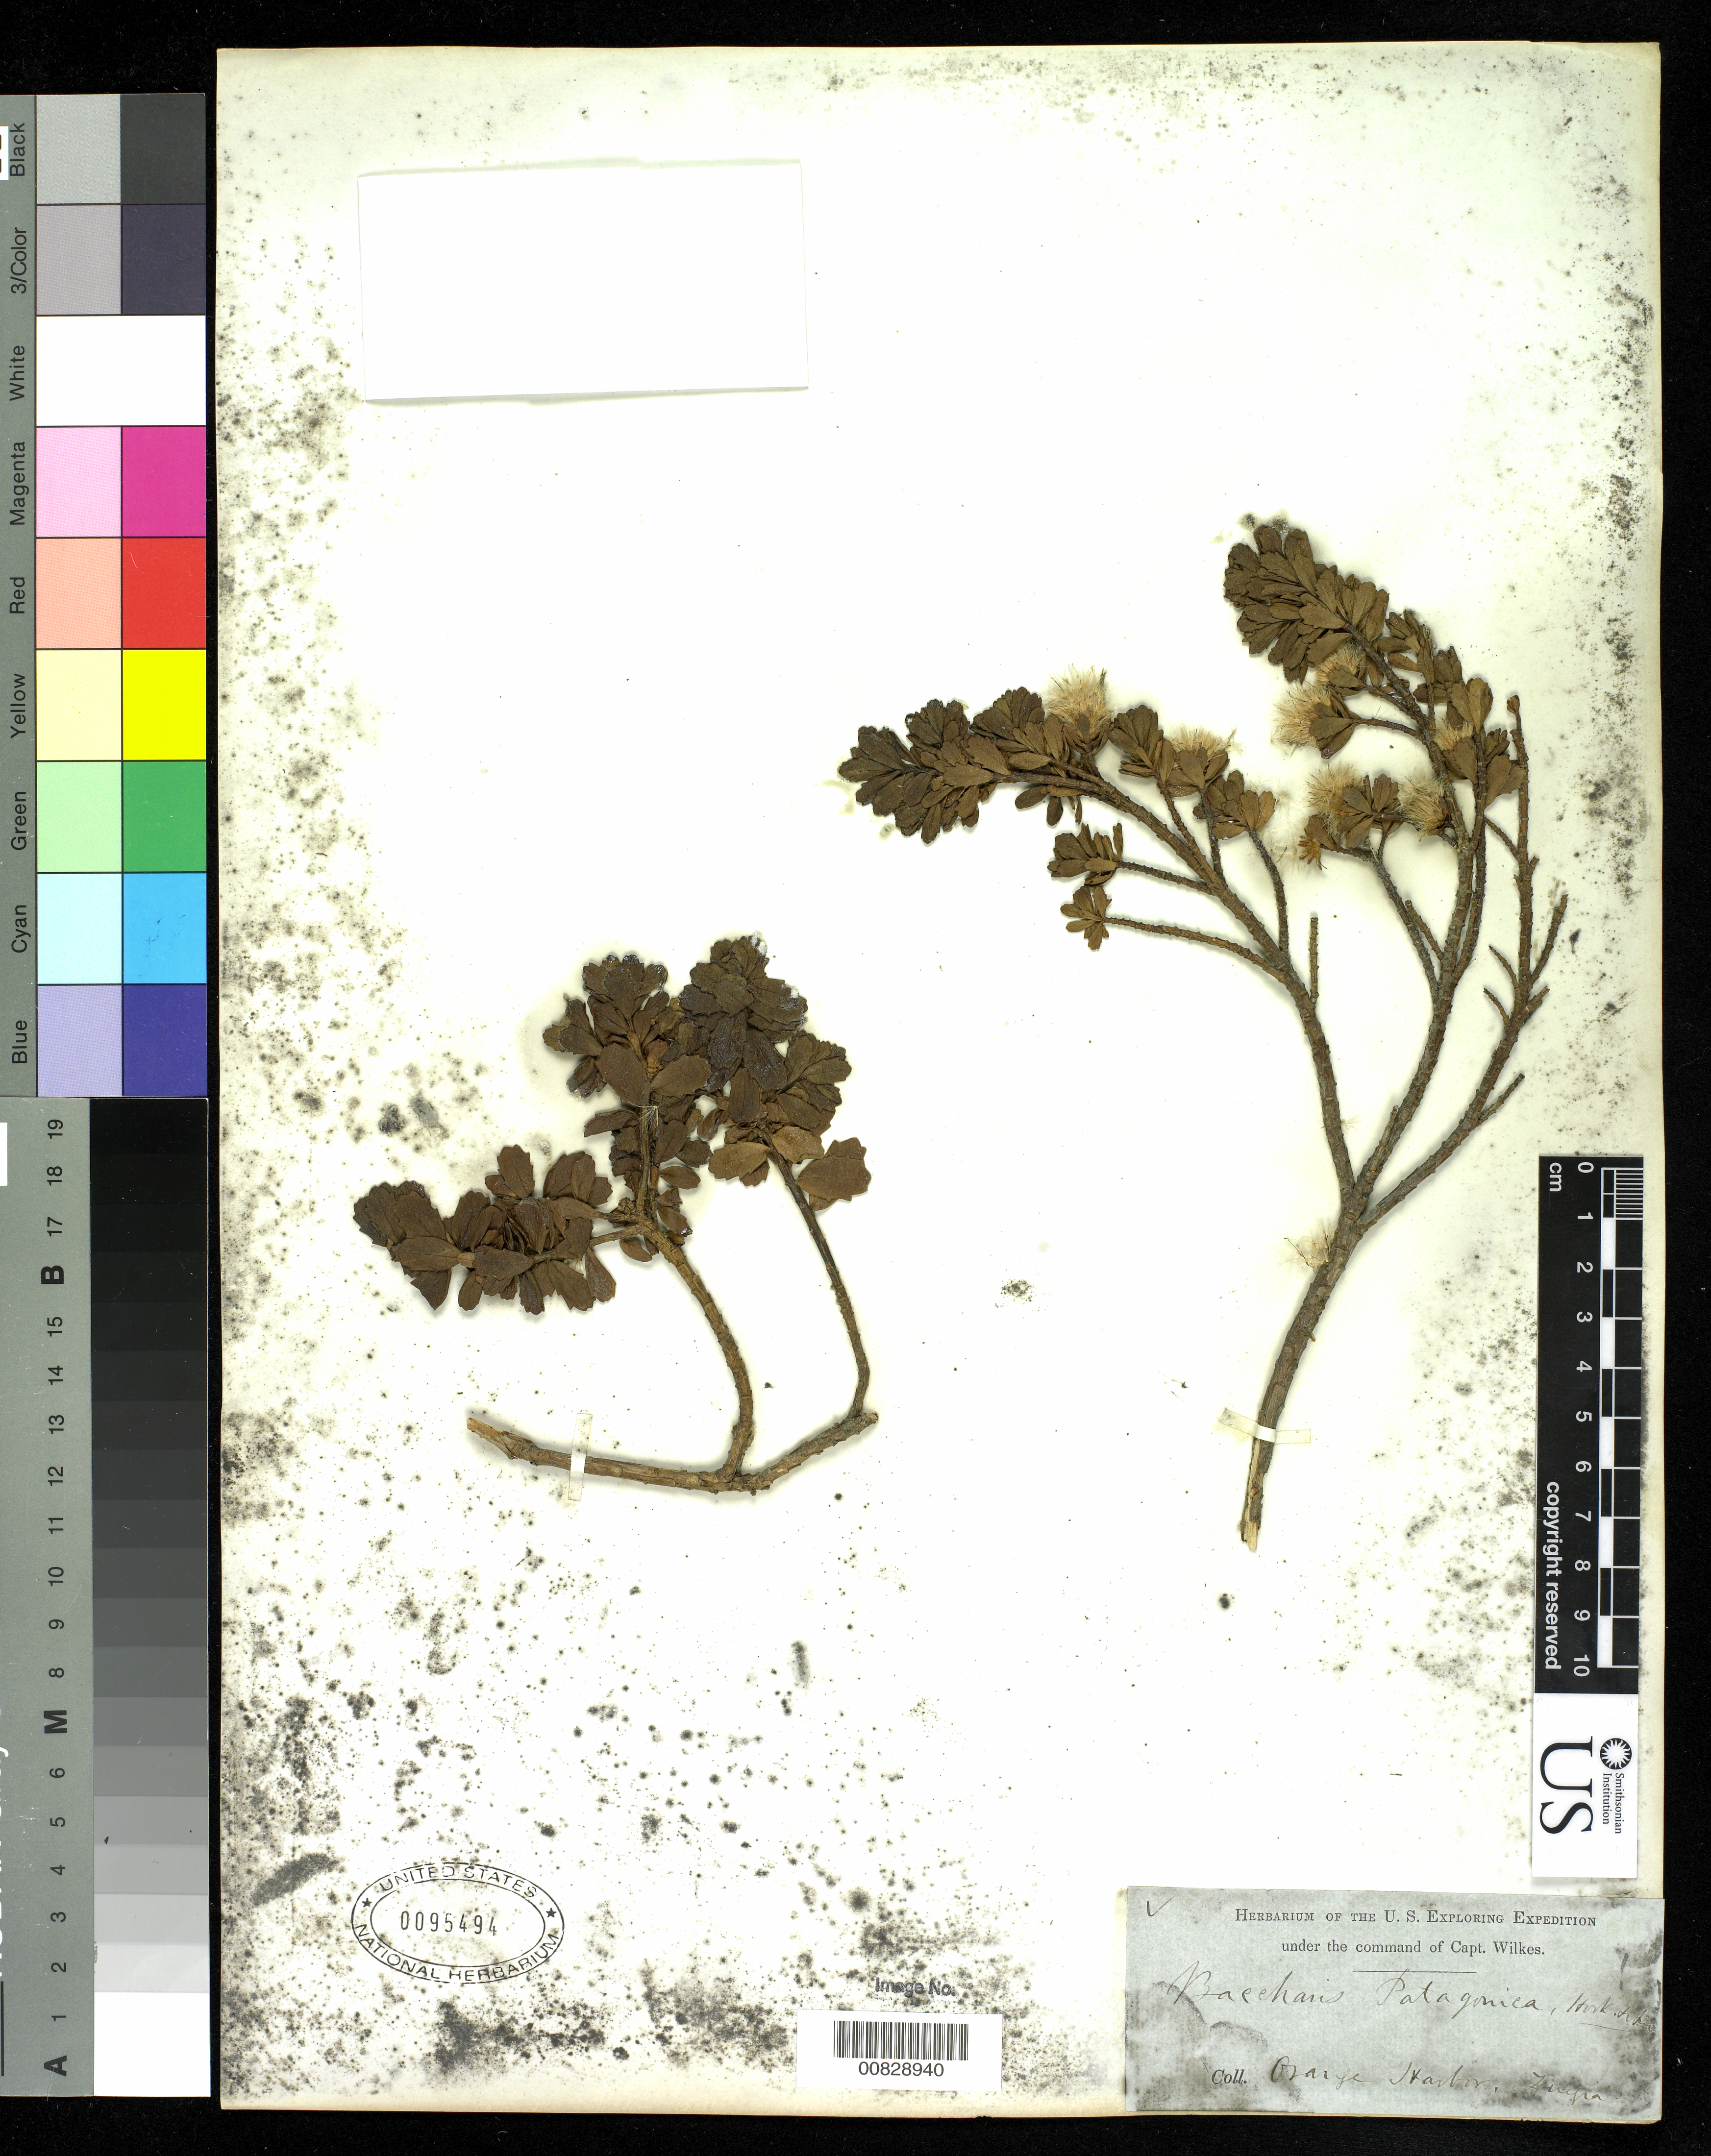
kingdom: Plantae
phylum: Tracheophyta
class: Magnoliopsida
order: Asterales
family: Asteraceae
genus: Baccharis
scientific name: Baccharis patagonica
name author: Hook. & Arn.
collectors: Wilkes Explor. Exped.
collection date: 1838/1842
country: Argentina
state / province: Tierra del Fuego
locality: Orange Harbor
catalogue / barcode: US 95494